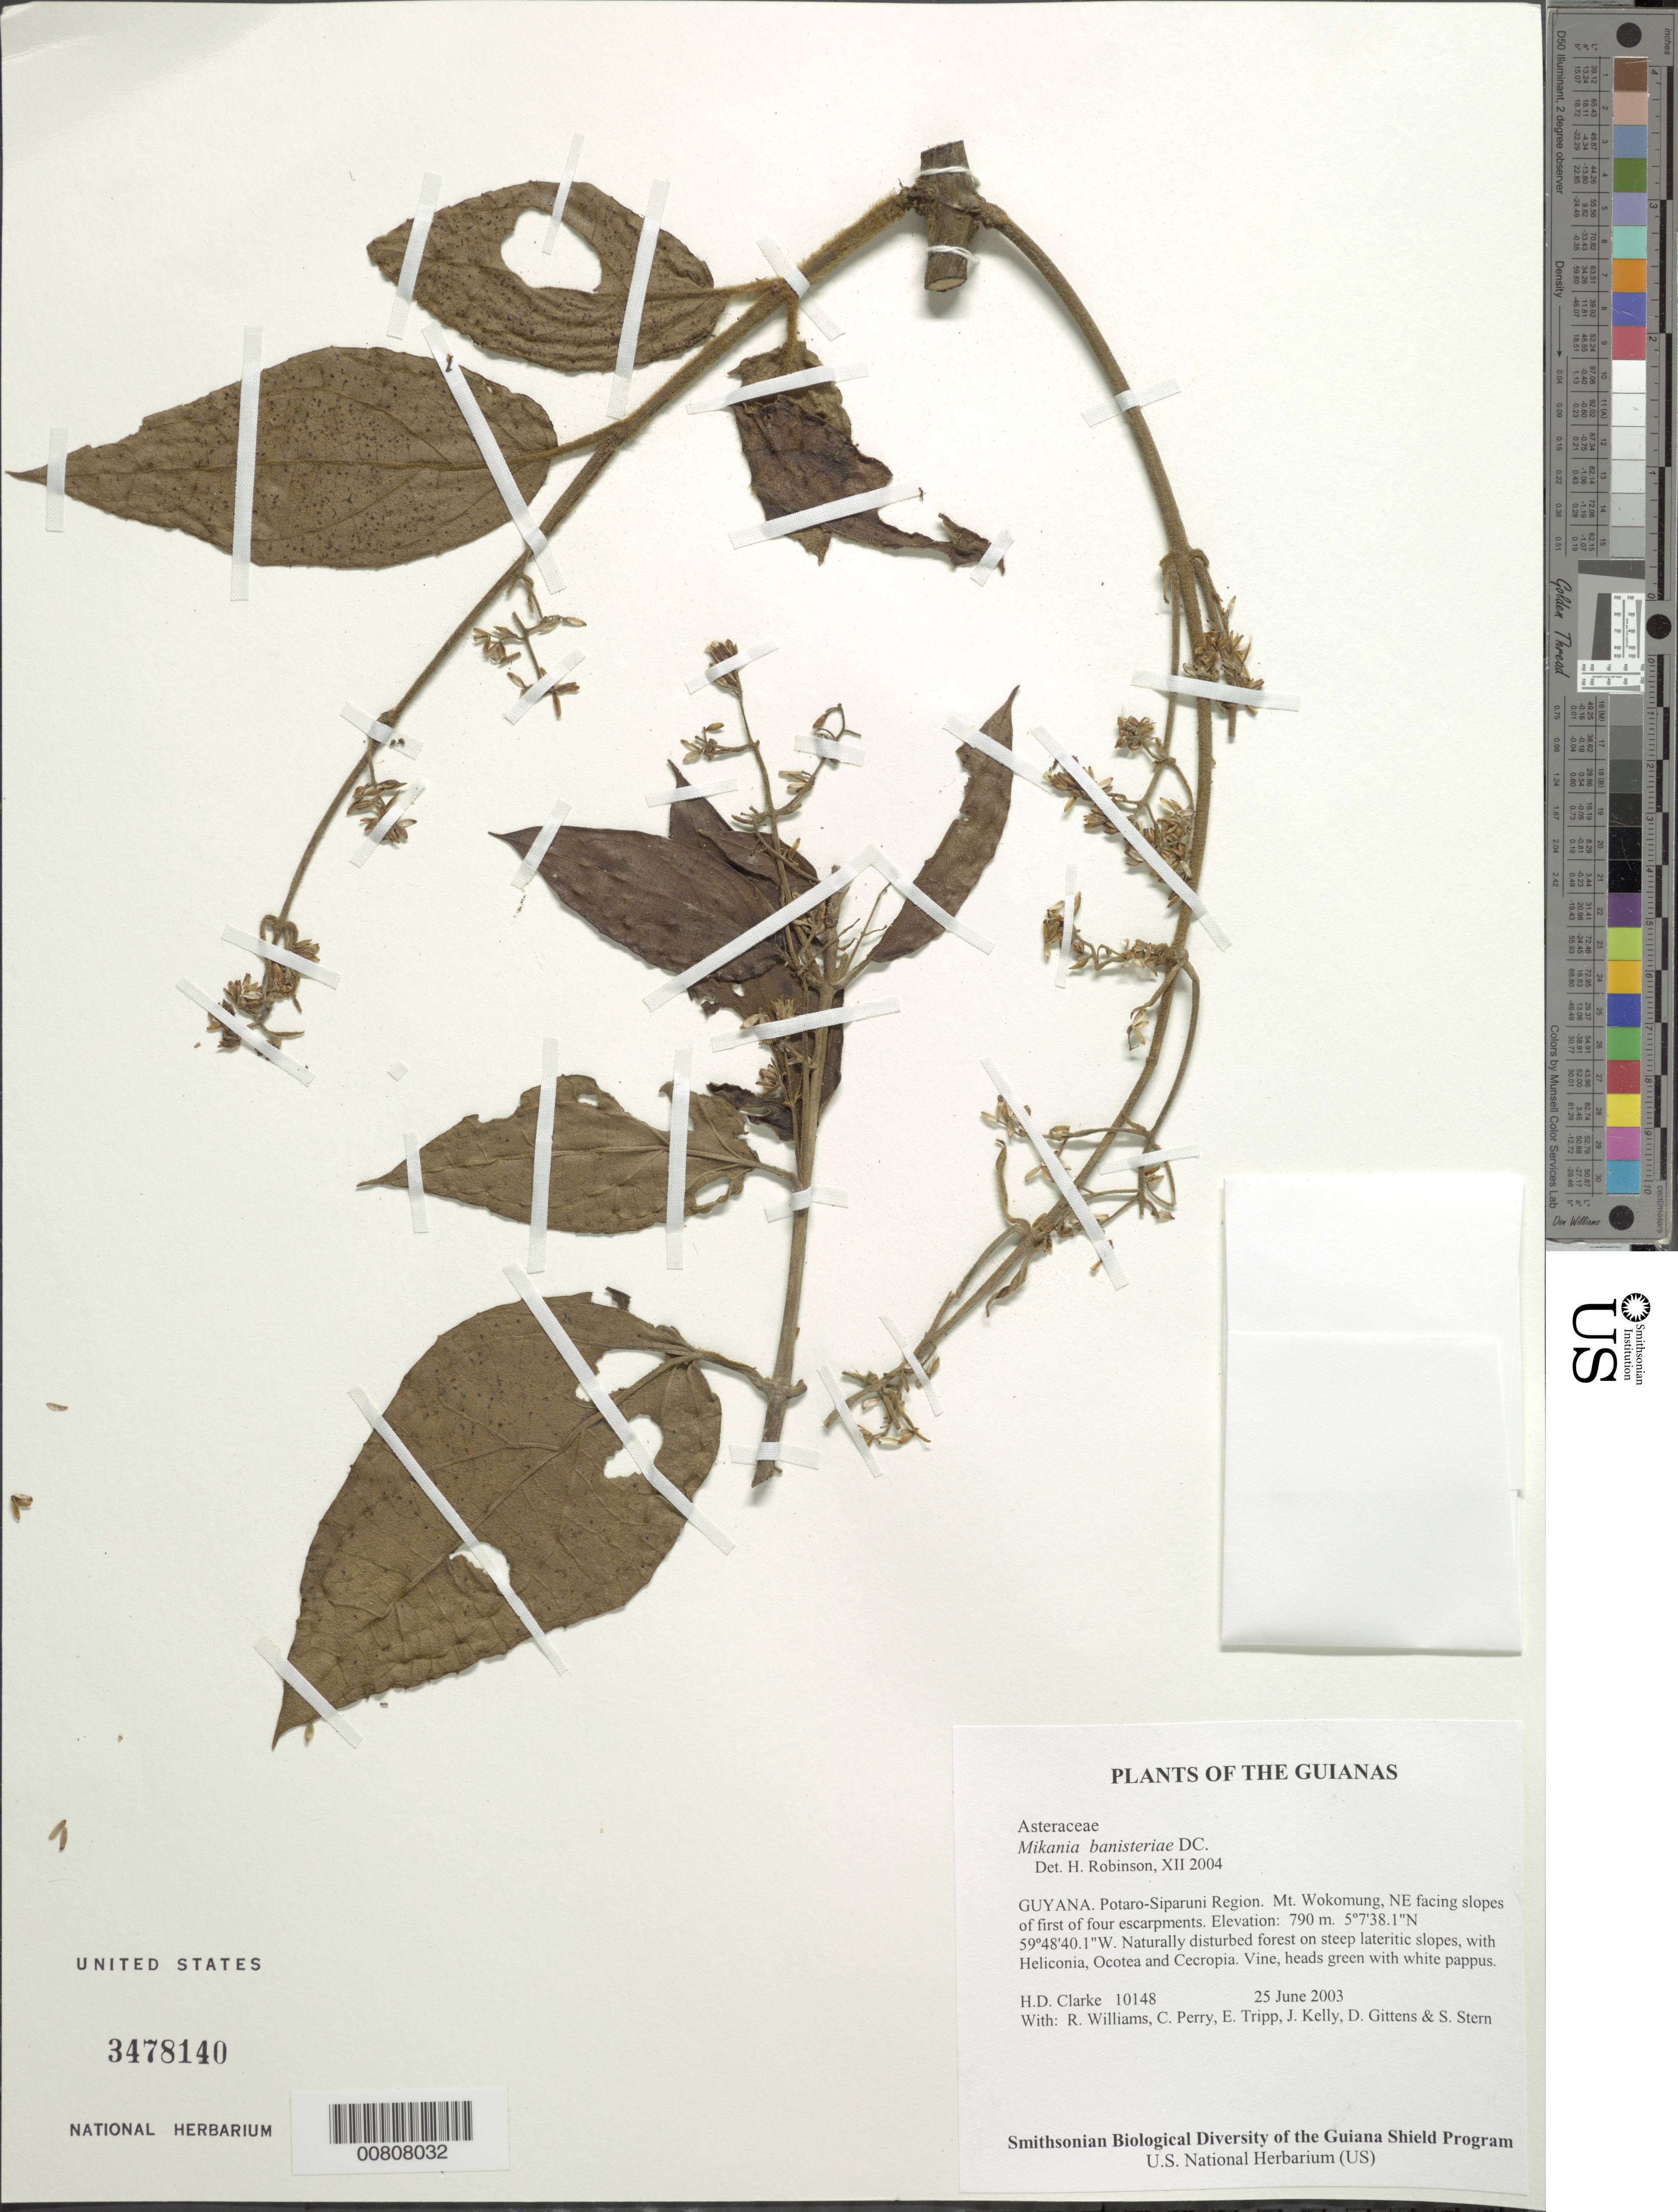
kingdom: Plantae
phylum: Tracheophyta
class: Magnoliopsida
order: Asterales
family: Asteraceae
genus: Mikania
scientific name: Mikania banisteriae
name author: DC.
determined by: Robinson, Harold E., (US)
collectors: H. D. Clarke, R. Williams, C. Perry, E. Tripp, J. Kelly, D. Gittens & S. R. Stern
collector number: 10148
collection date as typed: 25 June 2003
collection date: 2003-06-25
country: Guyana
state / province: Potaro-Siparuni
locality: Mt. Wokomung, NE facing slopes of first of four escarpments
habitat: Naturally disturbed forest on steep lateritic slopes, with Heliconia, Ocotea and Cecropia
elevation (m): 790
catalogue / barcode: US 3478140